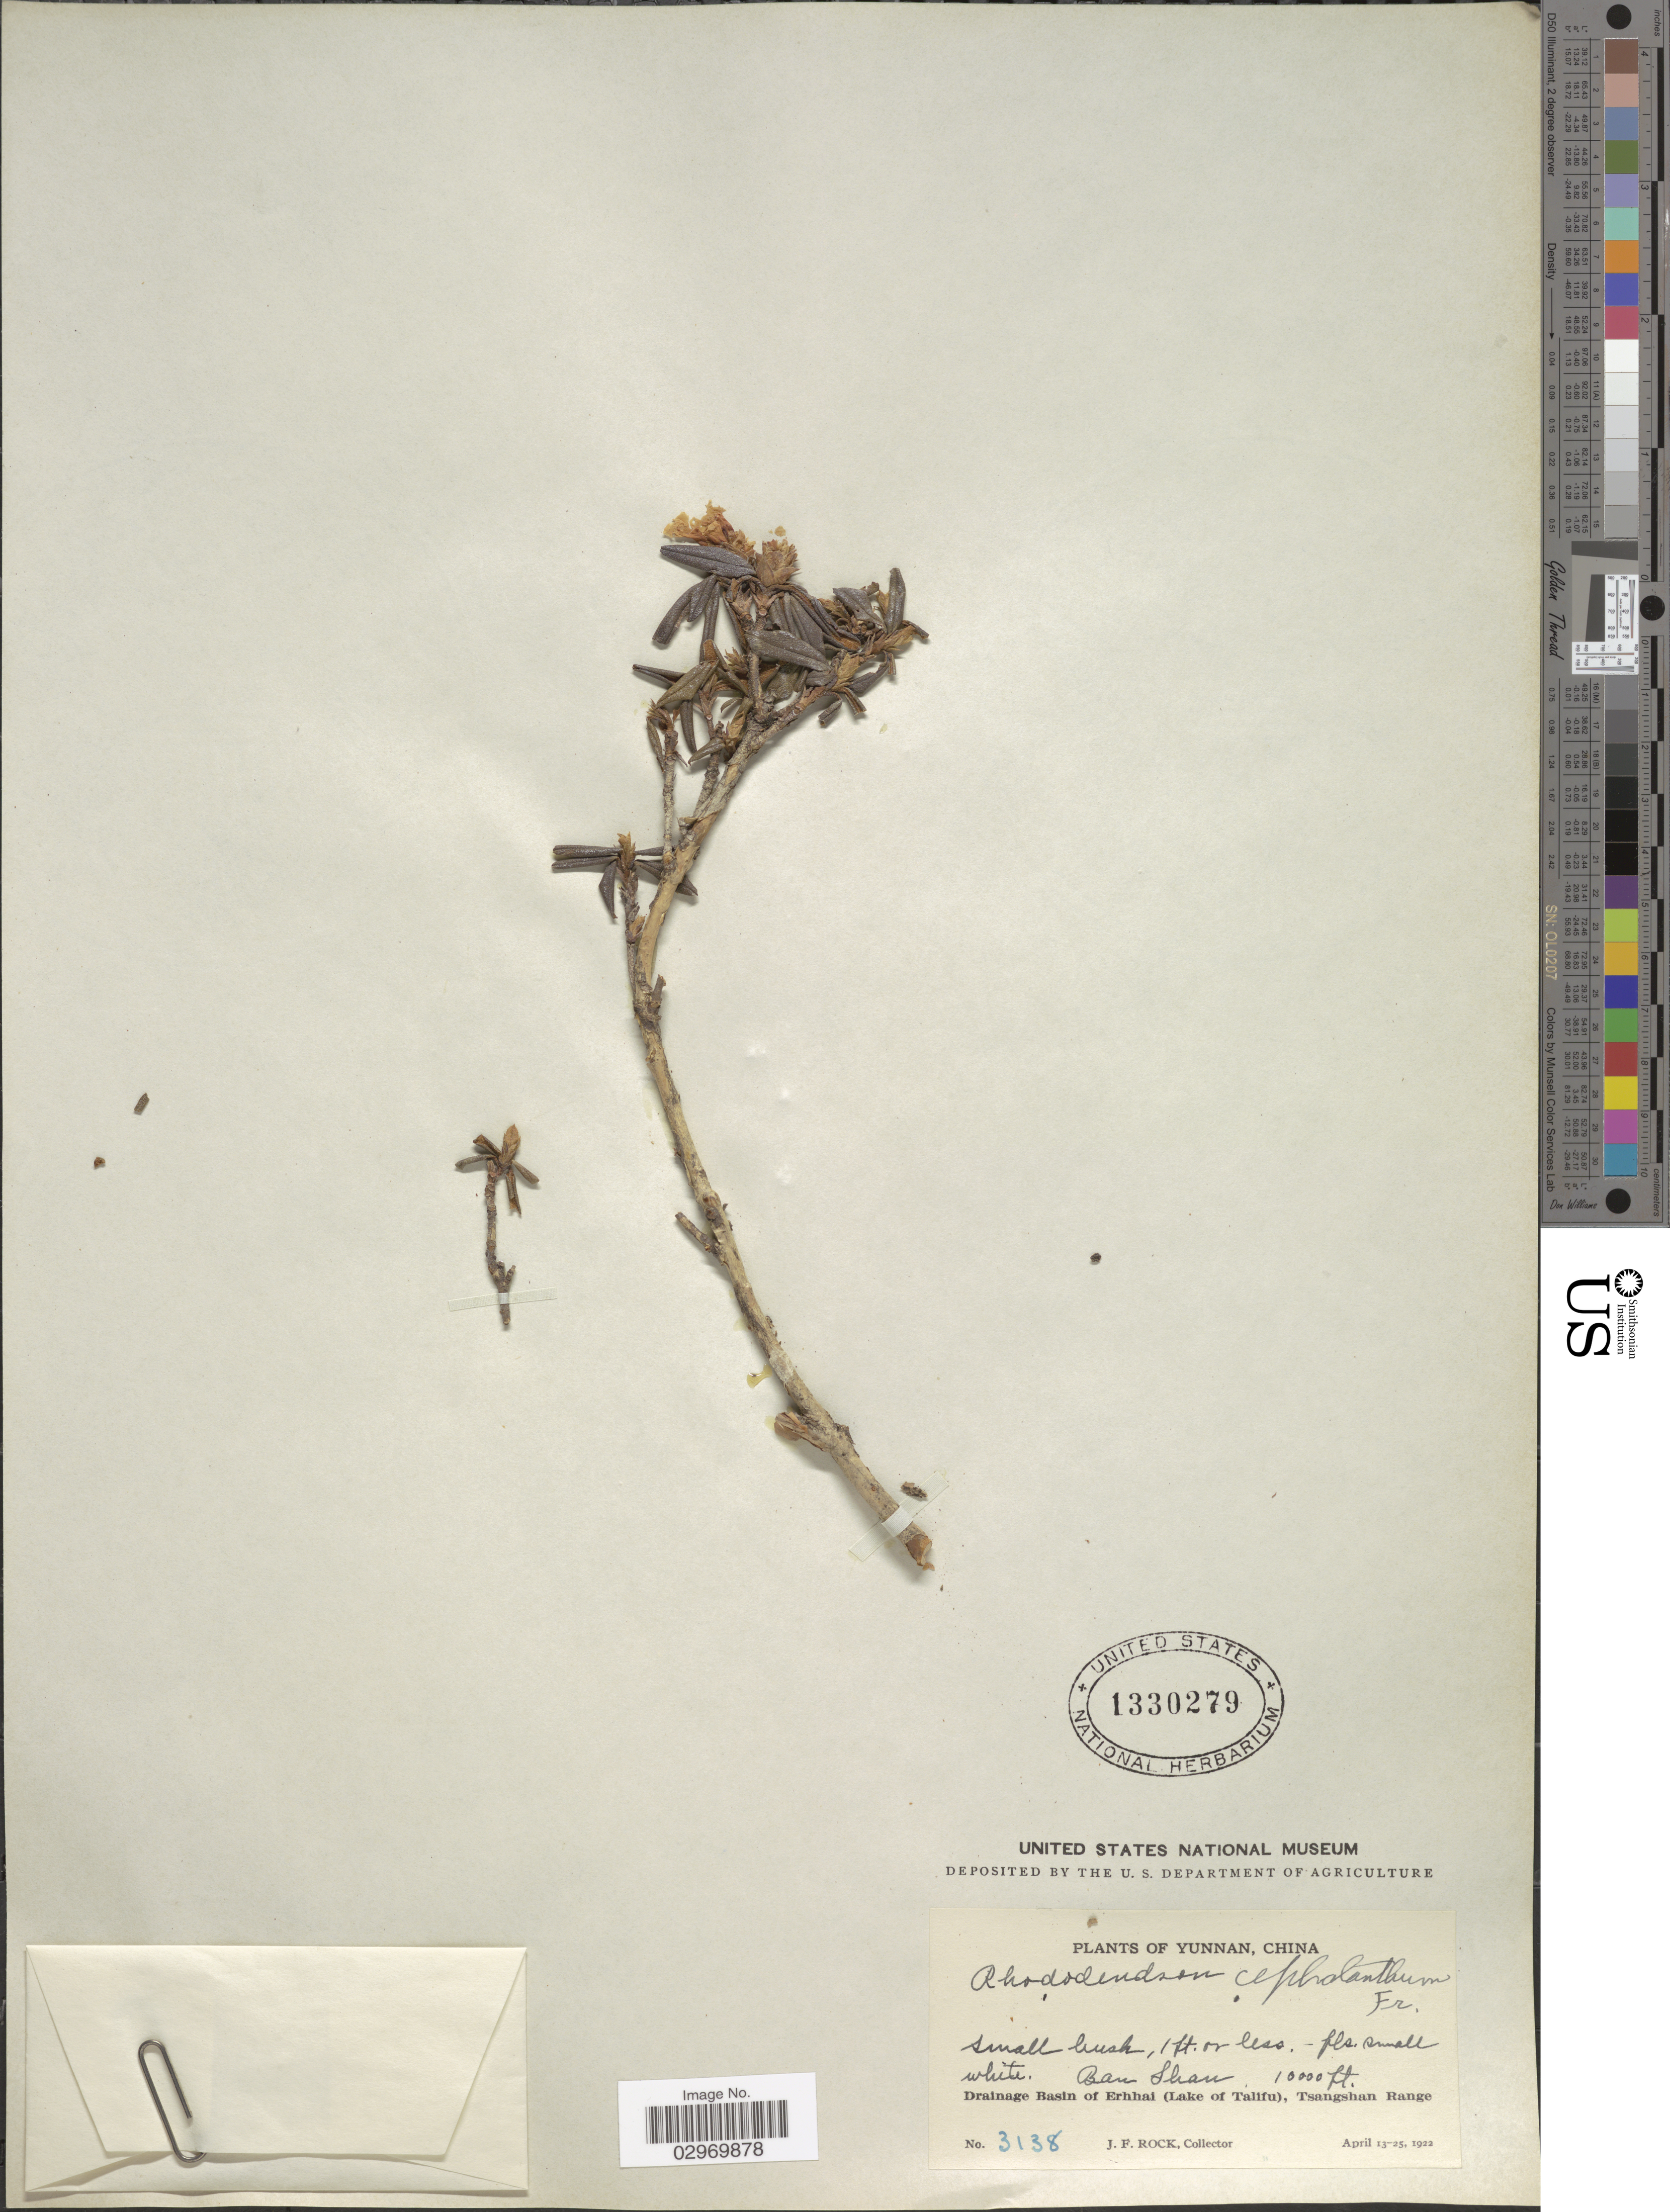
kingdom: Plantae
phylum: Tracheophyta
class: Magnoliopsida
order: Ericales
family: Ericaceae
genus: Rhododendron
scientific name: Rhododendron cephalanthum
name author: Franch.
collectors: J. Rock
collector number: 3138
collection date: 1922-04-13/1922-04-25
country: China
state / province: Yunnan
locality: Ban Shan. Drainage Basin of Erhhai (Lake of Talifu), Tsangshan Range.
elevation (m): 3048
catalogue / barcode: US 1330279